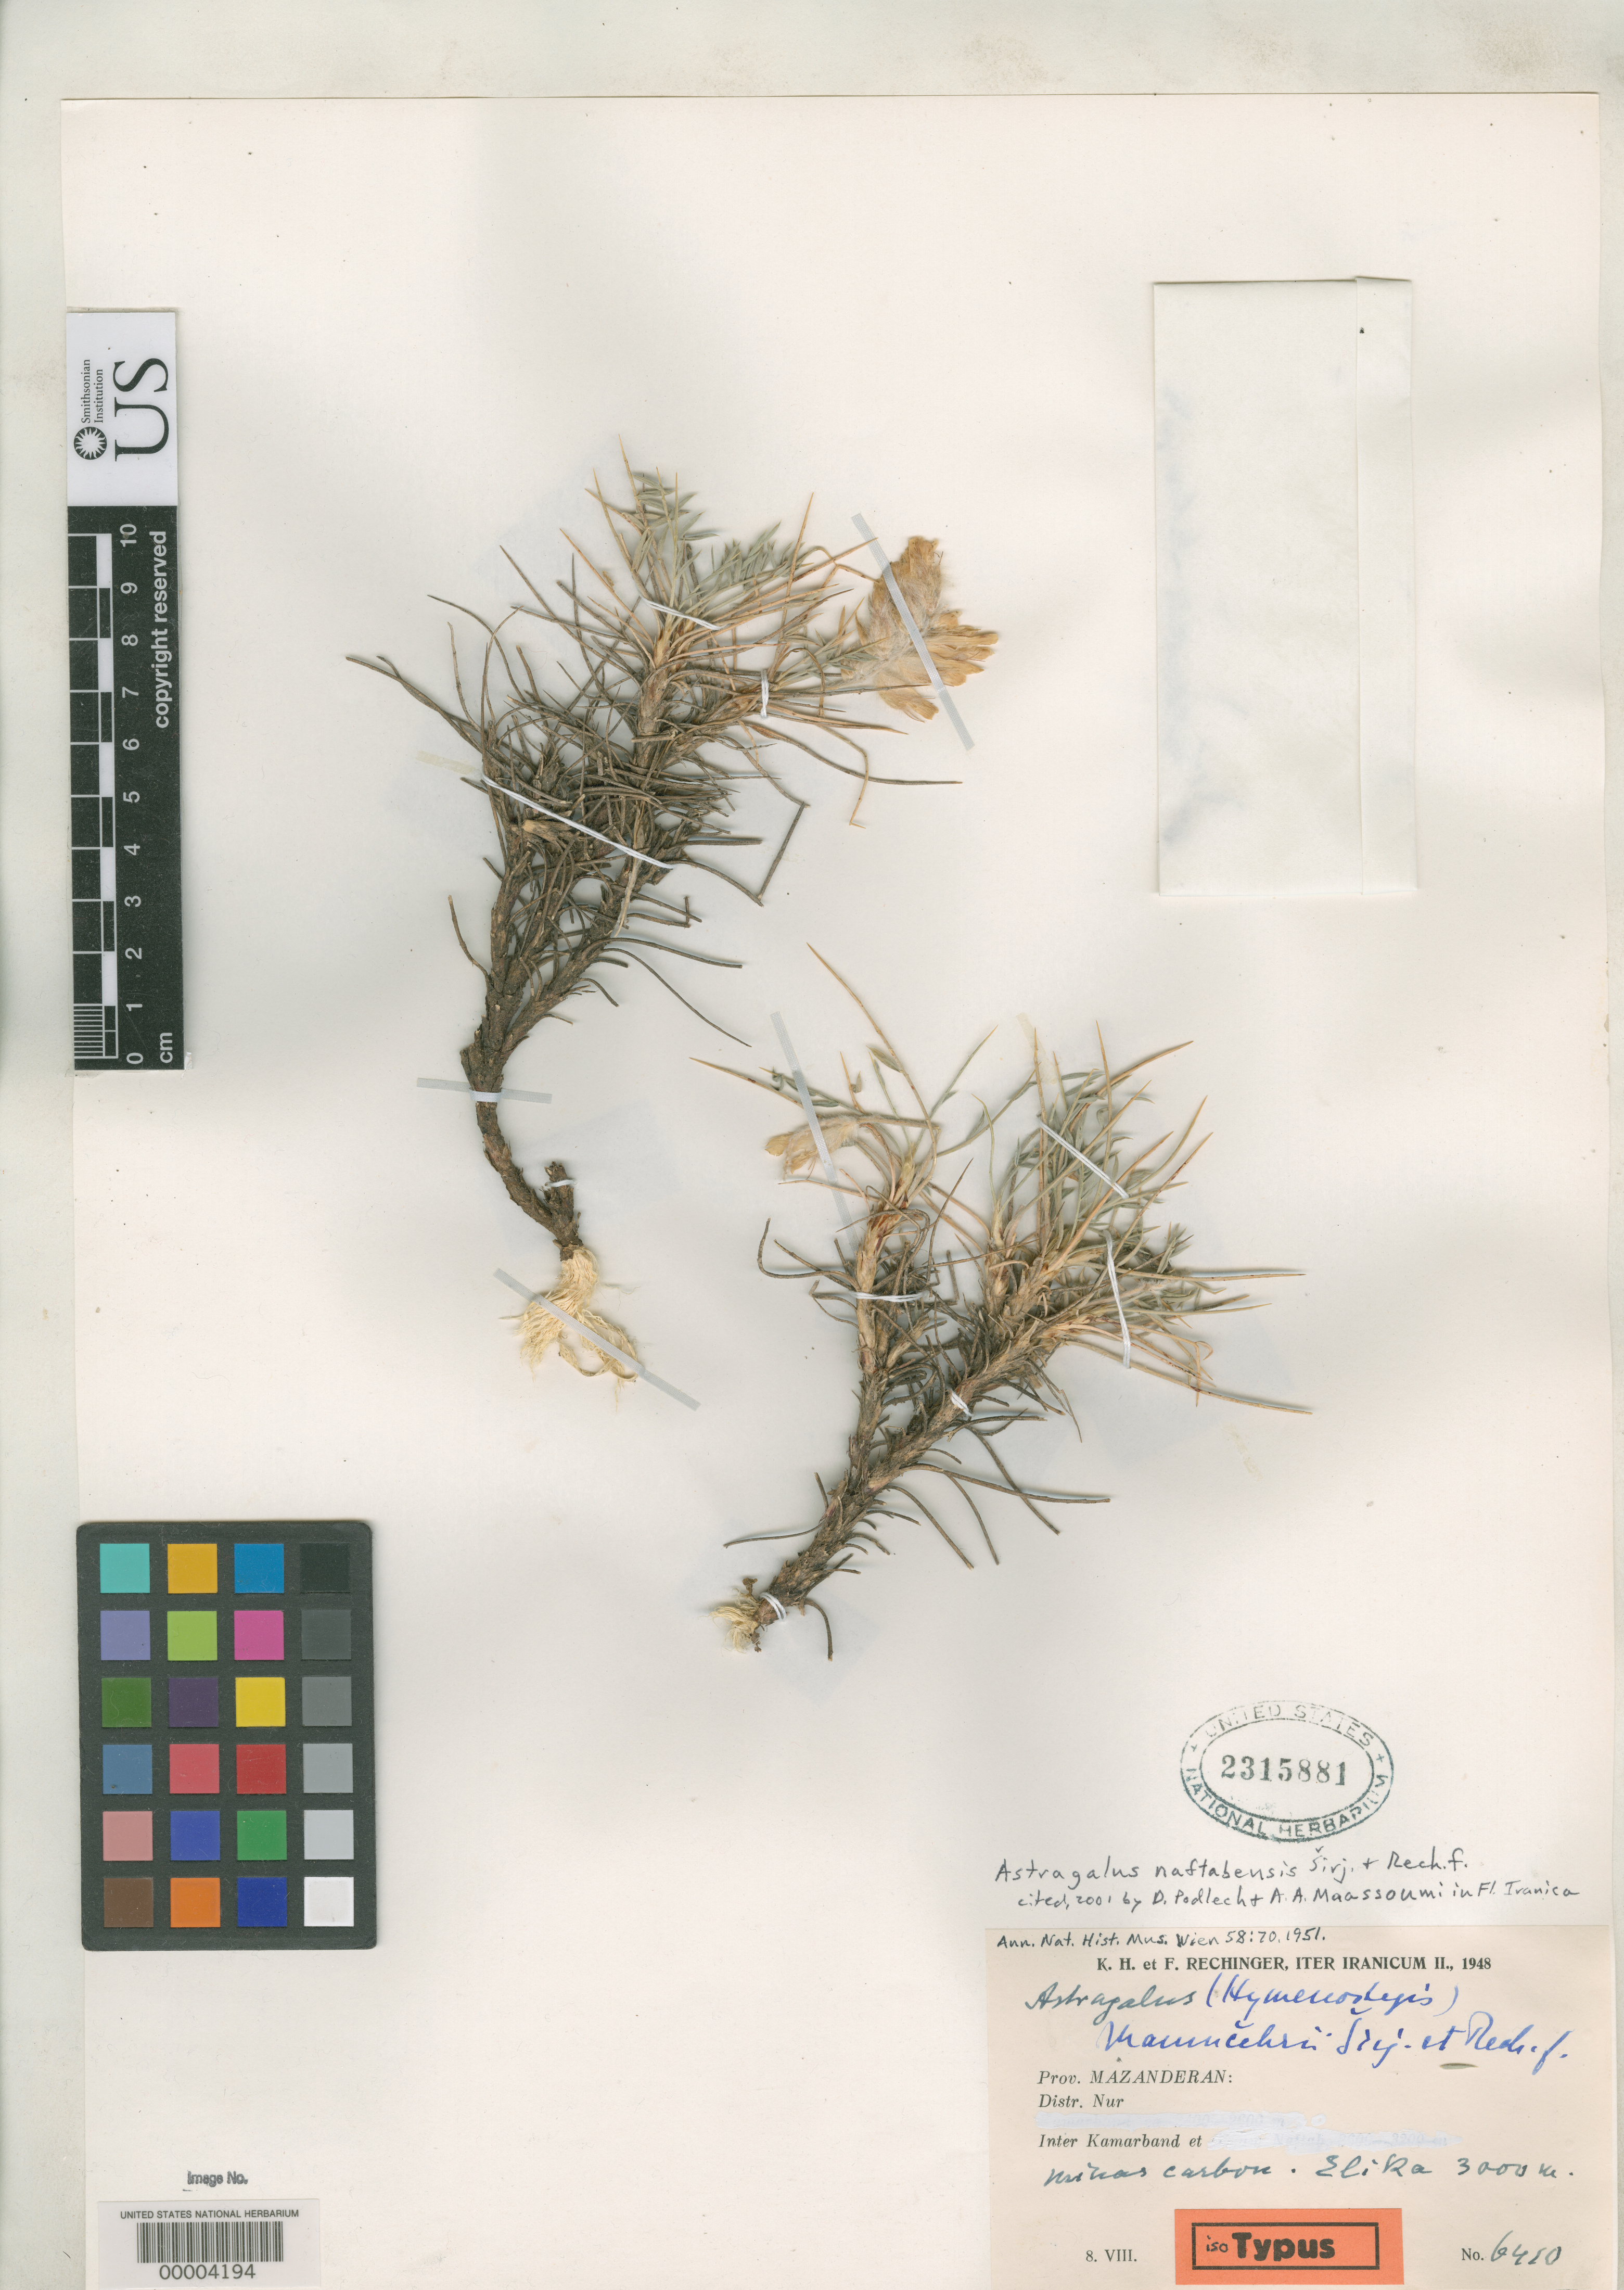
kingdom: Plantae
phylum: Tracheophyta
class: Magnoliopsida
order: Fabales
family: Fabaceae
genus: Astragalus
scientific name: Astragalus manuchehrii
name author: Širj. & Rech. f.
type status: Isotype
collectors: K. H. Rechinger & G. Širjaev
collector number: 6410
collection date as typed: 08 Aug 1948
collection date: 1948-08-08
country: Iran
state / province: Mazandaran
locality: Kamarband. Nur.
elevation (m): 3000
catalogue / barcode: US 2315881